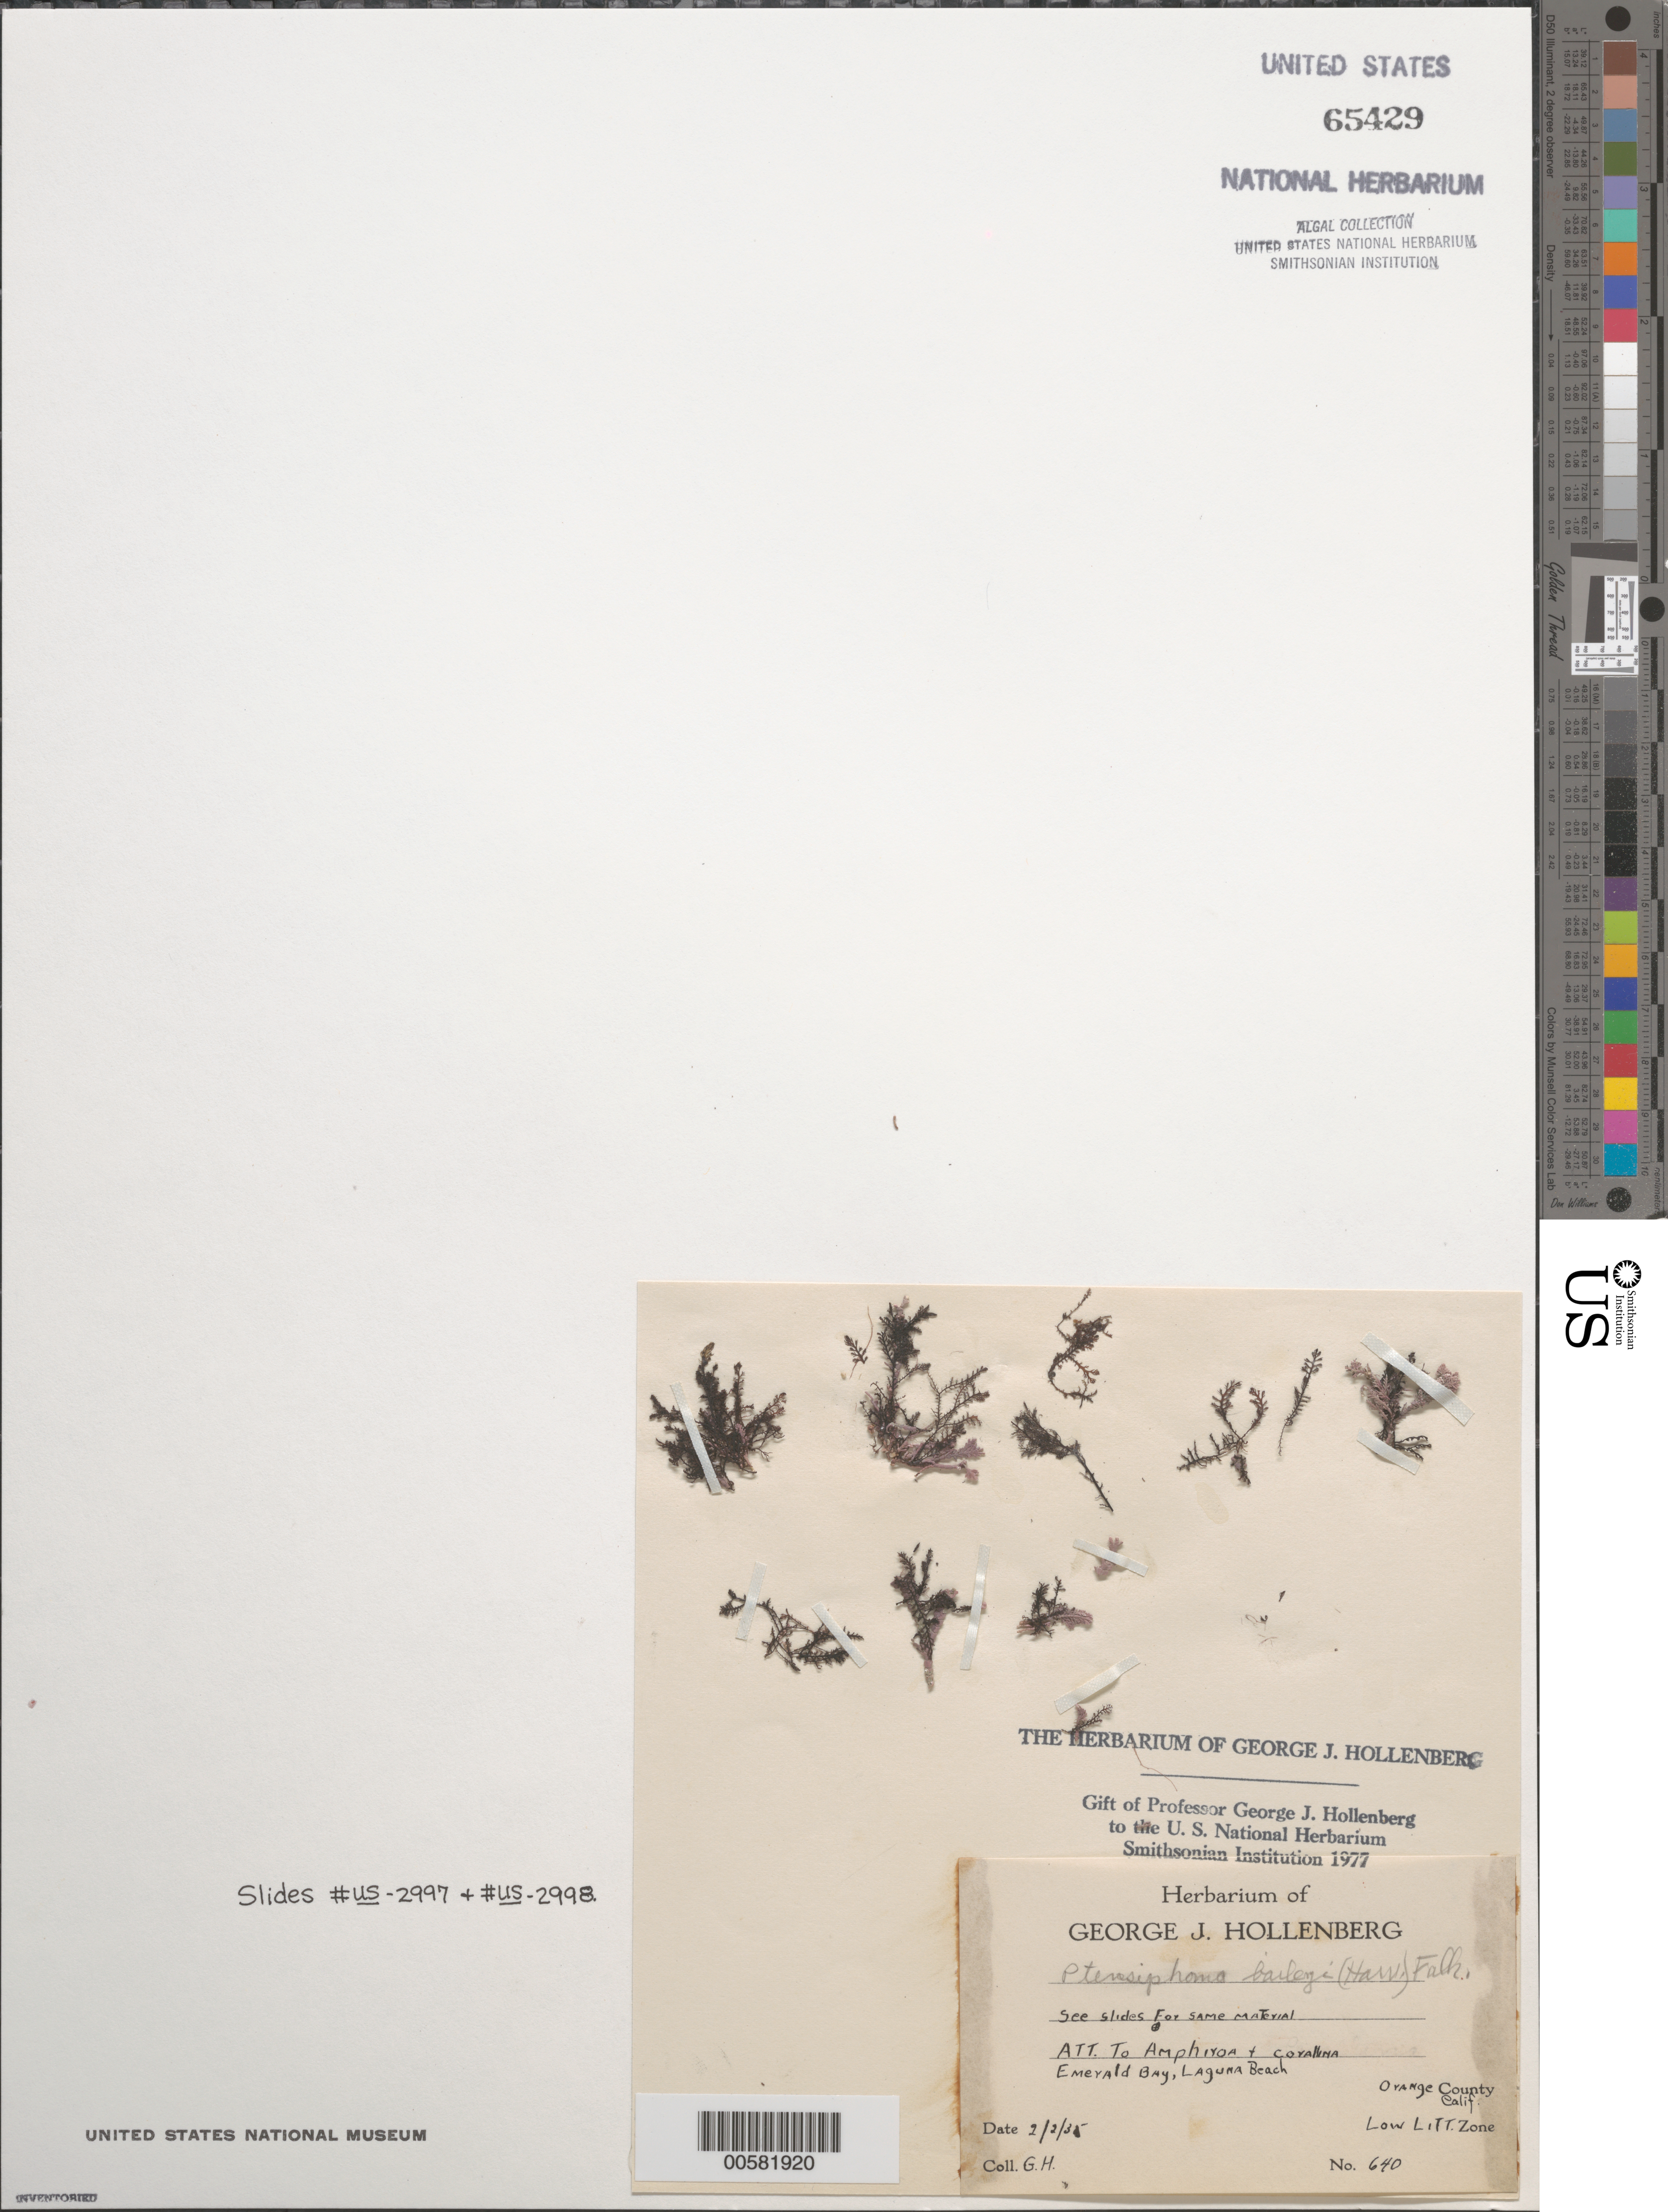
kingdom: Plantae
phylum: Rhodophyta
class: Florideophyceae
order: Ceramiales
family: Rhodomelaceae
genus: Symphyocladiella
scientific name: Symphyocladiella baileyi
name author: (Harvey) D.E.Bustamante et al.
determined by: Algae name updating Project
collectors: G. Hollenberg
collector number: GJH 640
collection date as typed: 02 Feb 1935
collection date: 1935-02-02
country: United States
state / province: California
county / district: Orange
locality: Emerald Bay, Laguna Beach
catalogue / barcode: US 65429